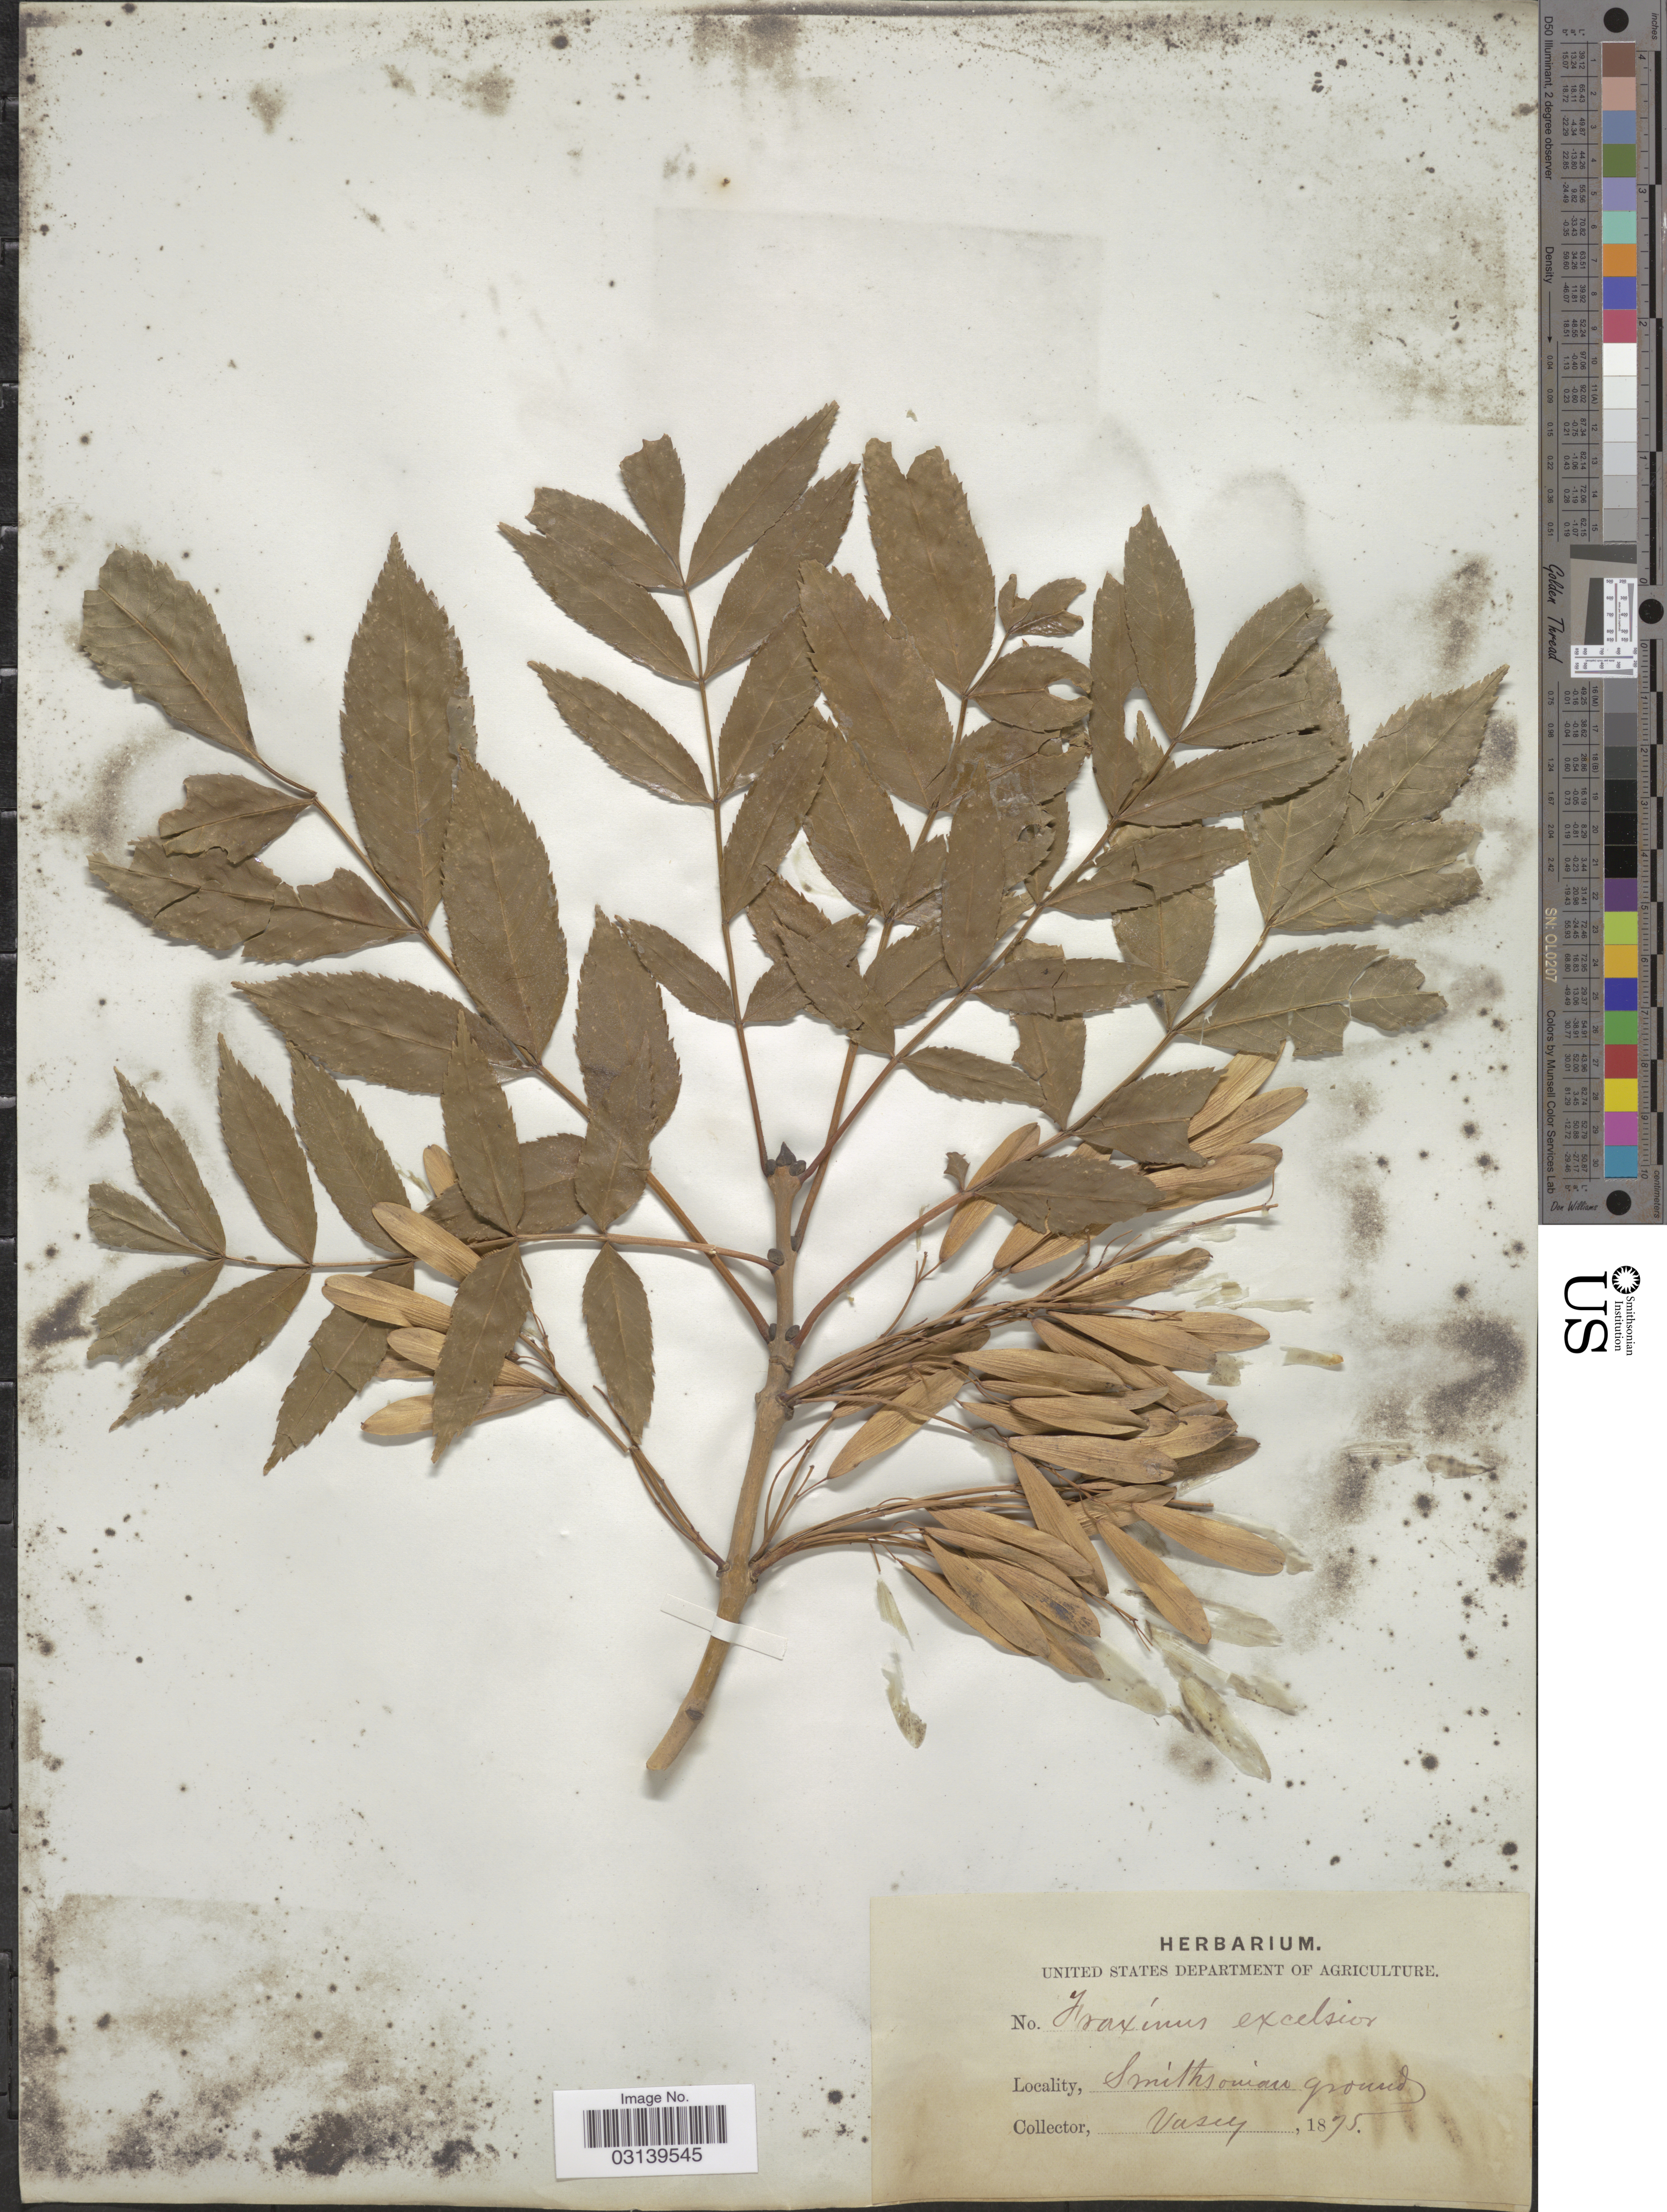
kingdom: Plantae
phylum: Tracheophyta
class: Magnoliopsida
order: Lamiales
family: Oleaceae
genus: Fraxinus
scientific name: Fraxinus excelsior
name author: L.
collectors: Vasey, --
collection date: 1875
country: United States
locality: Smithsonian Ground.